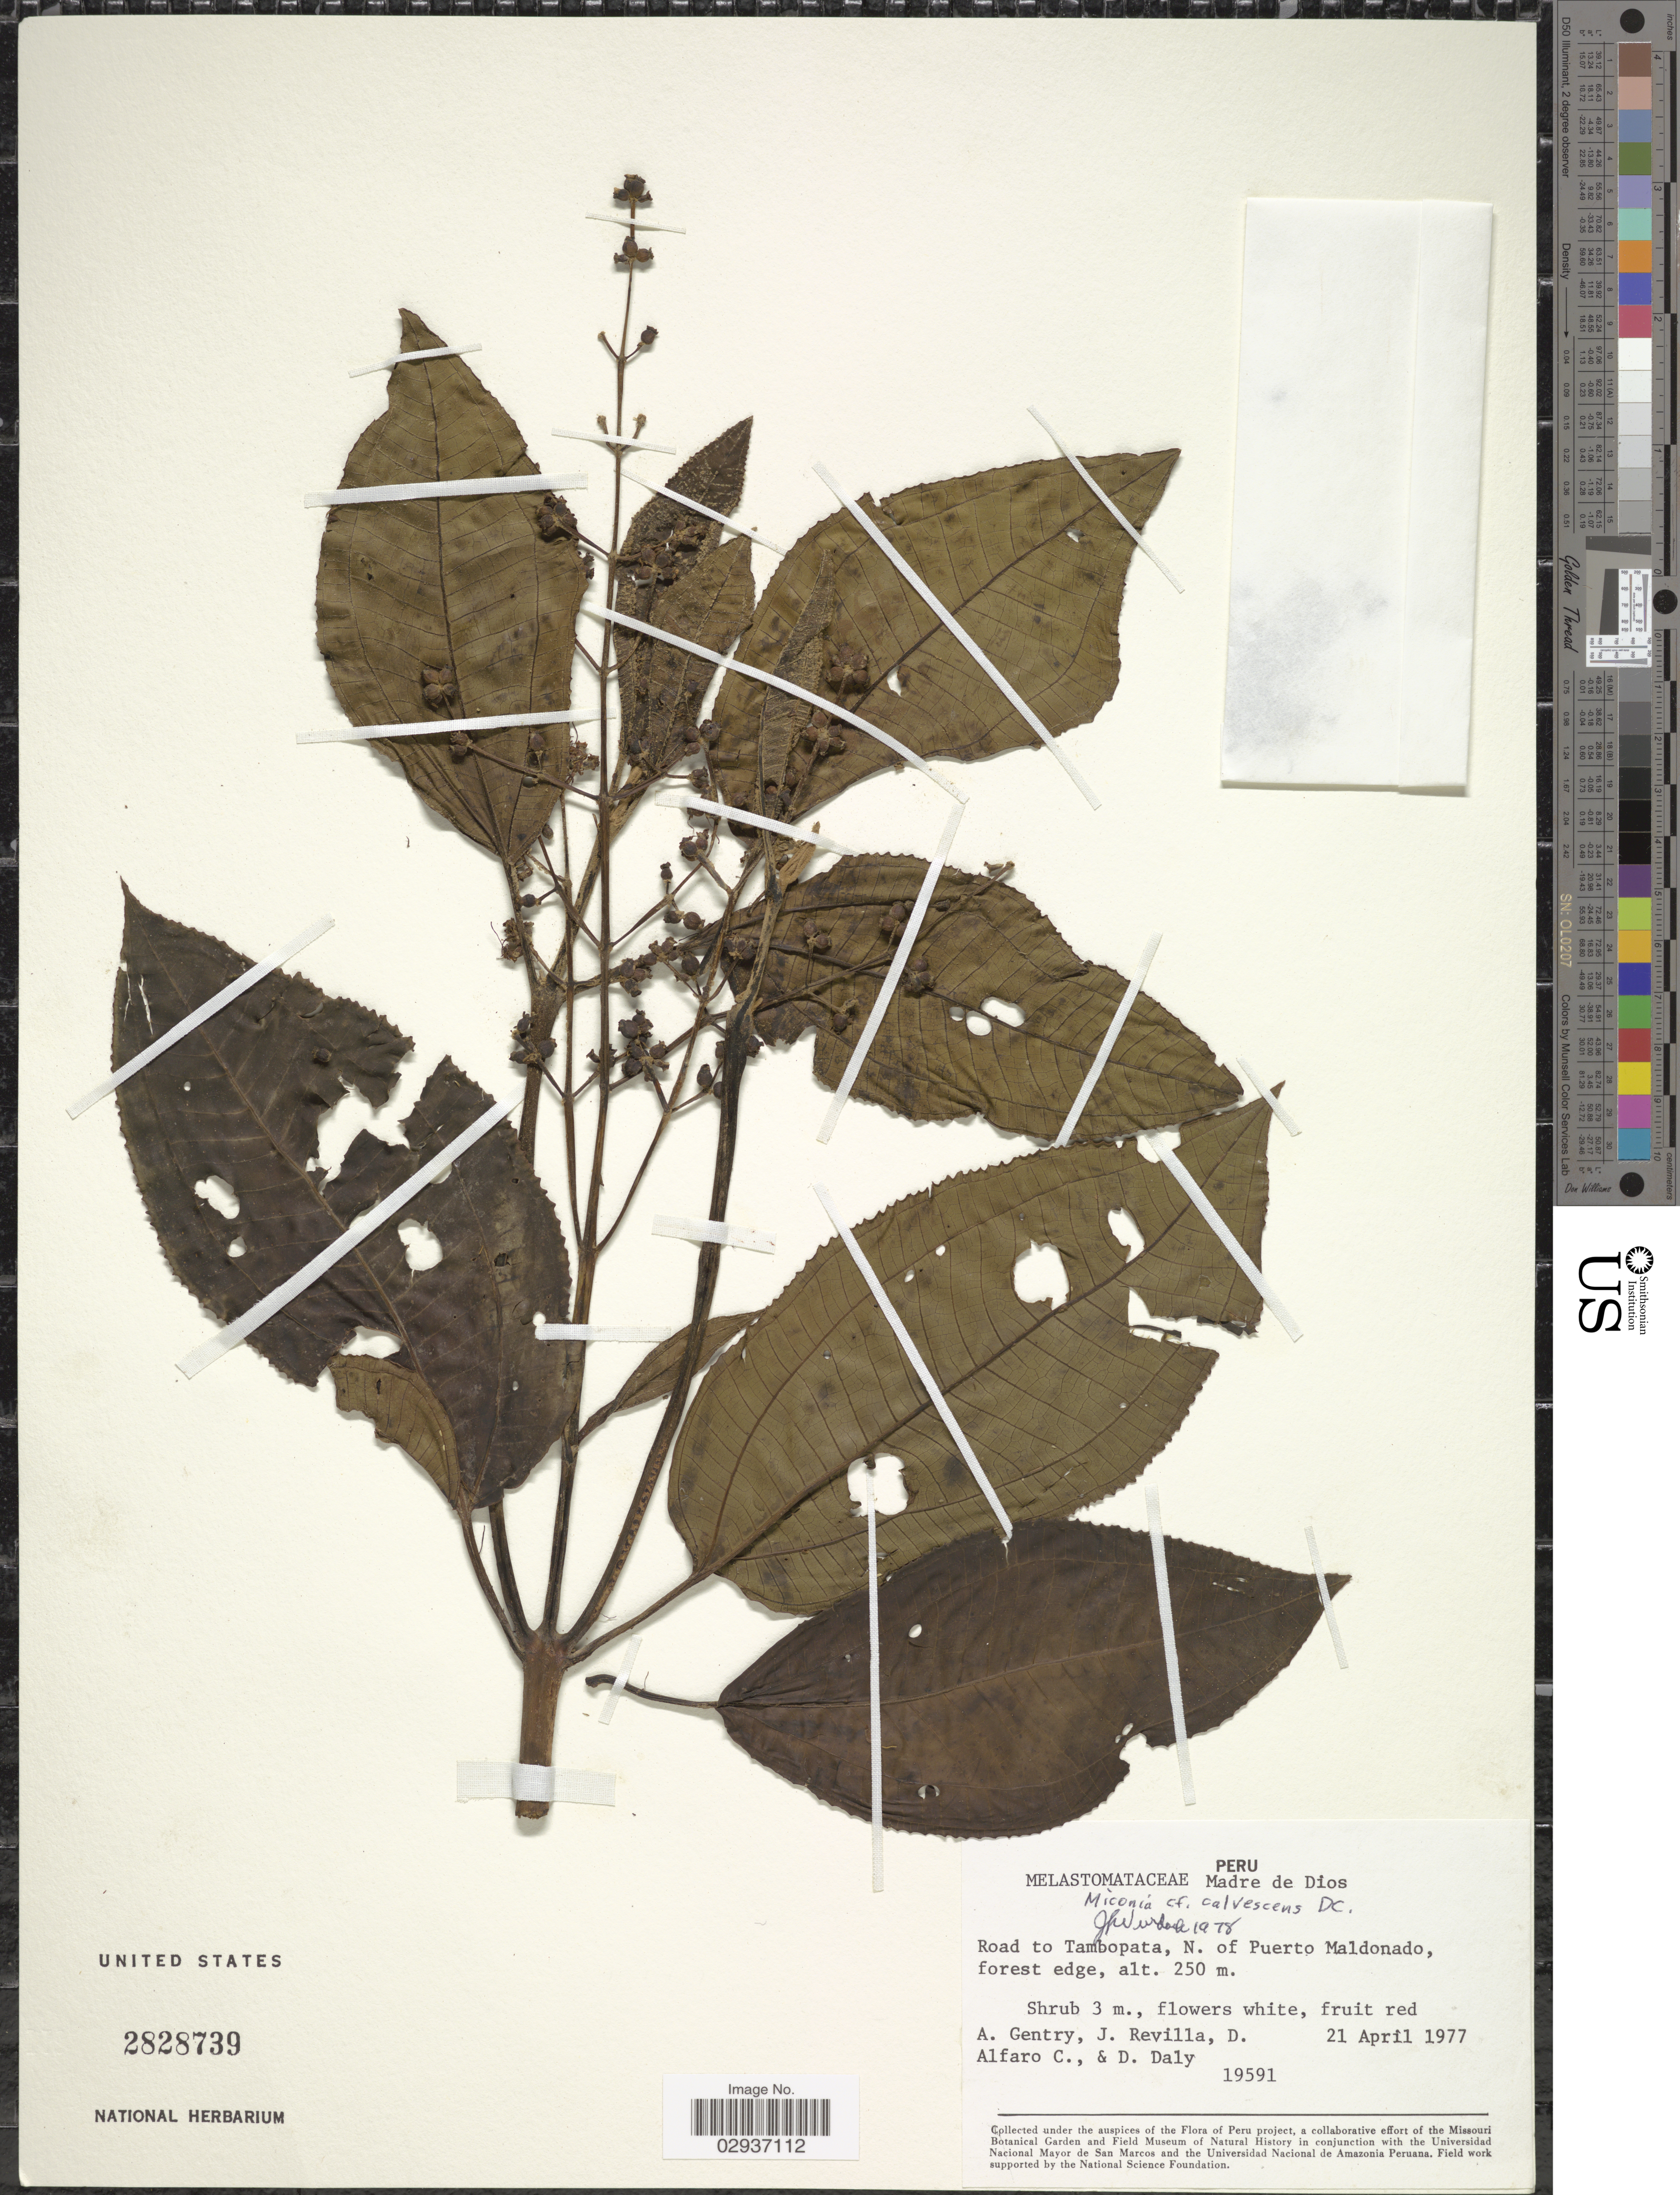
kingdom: Plantae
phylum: Tracheophyta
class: Magnoliopsida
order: Myrtales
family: Melastomataceae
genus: Miconia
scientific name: Miconia calvescens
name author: DC.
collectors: A. H. Gentry, J. Revilla, D. Alfaro Castaneda & D. C. Daly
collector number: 19591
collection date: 1977-04-21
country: Peru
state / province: Madre de Dios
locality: Road to Tambopata, N. of Puerto Maldonado, forest edge.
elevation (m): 250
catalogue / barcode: US 2828739